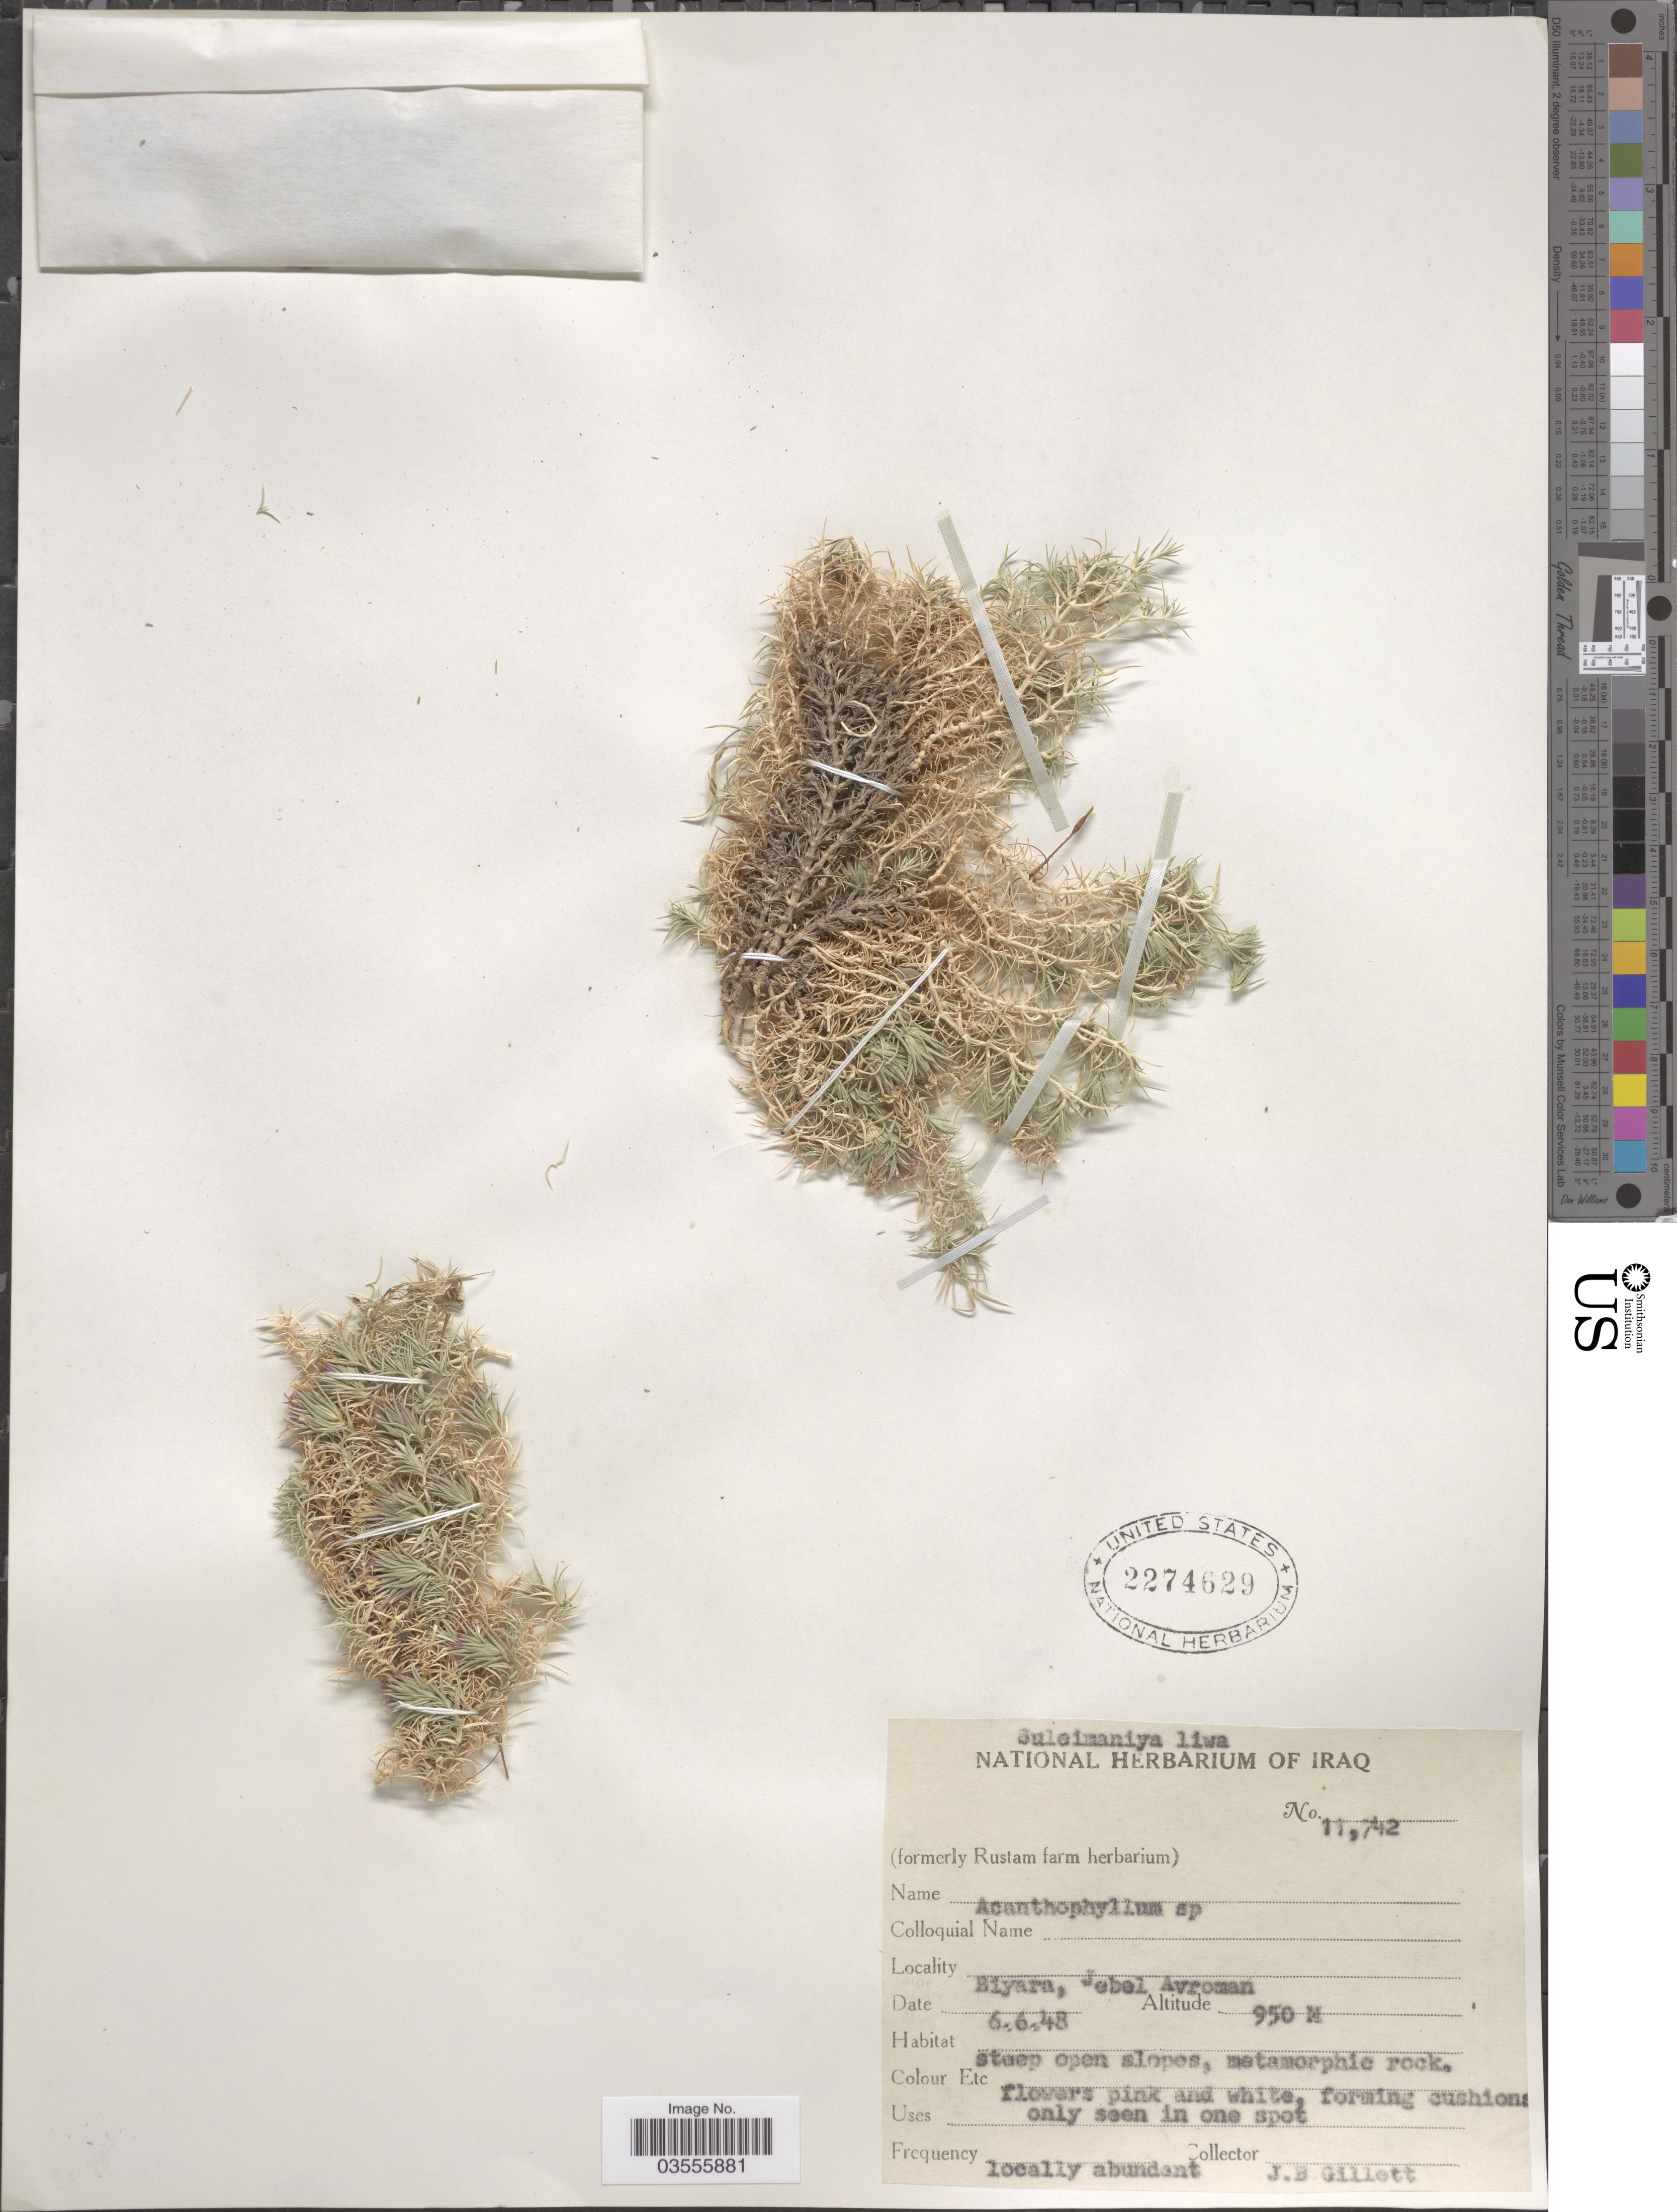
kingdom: Plantae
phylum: Tracheophyta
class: Magnoliopsida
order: Caryophyllales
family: Caryophyllaceae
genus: Acanthophyllum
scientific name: Acanthophyllum sp.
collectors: J. B. Gillett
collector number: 11742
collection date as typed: Transcribed d/m/y: 6/6/48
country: Iraq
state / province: As Sulaymānīyah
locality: Suleimaniya liwa. Biyara, Jebel Avroman.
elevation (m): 950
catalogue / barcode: US 2274629